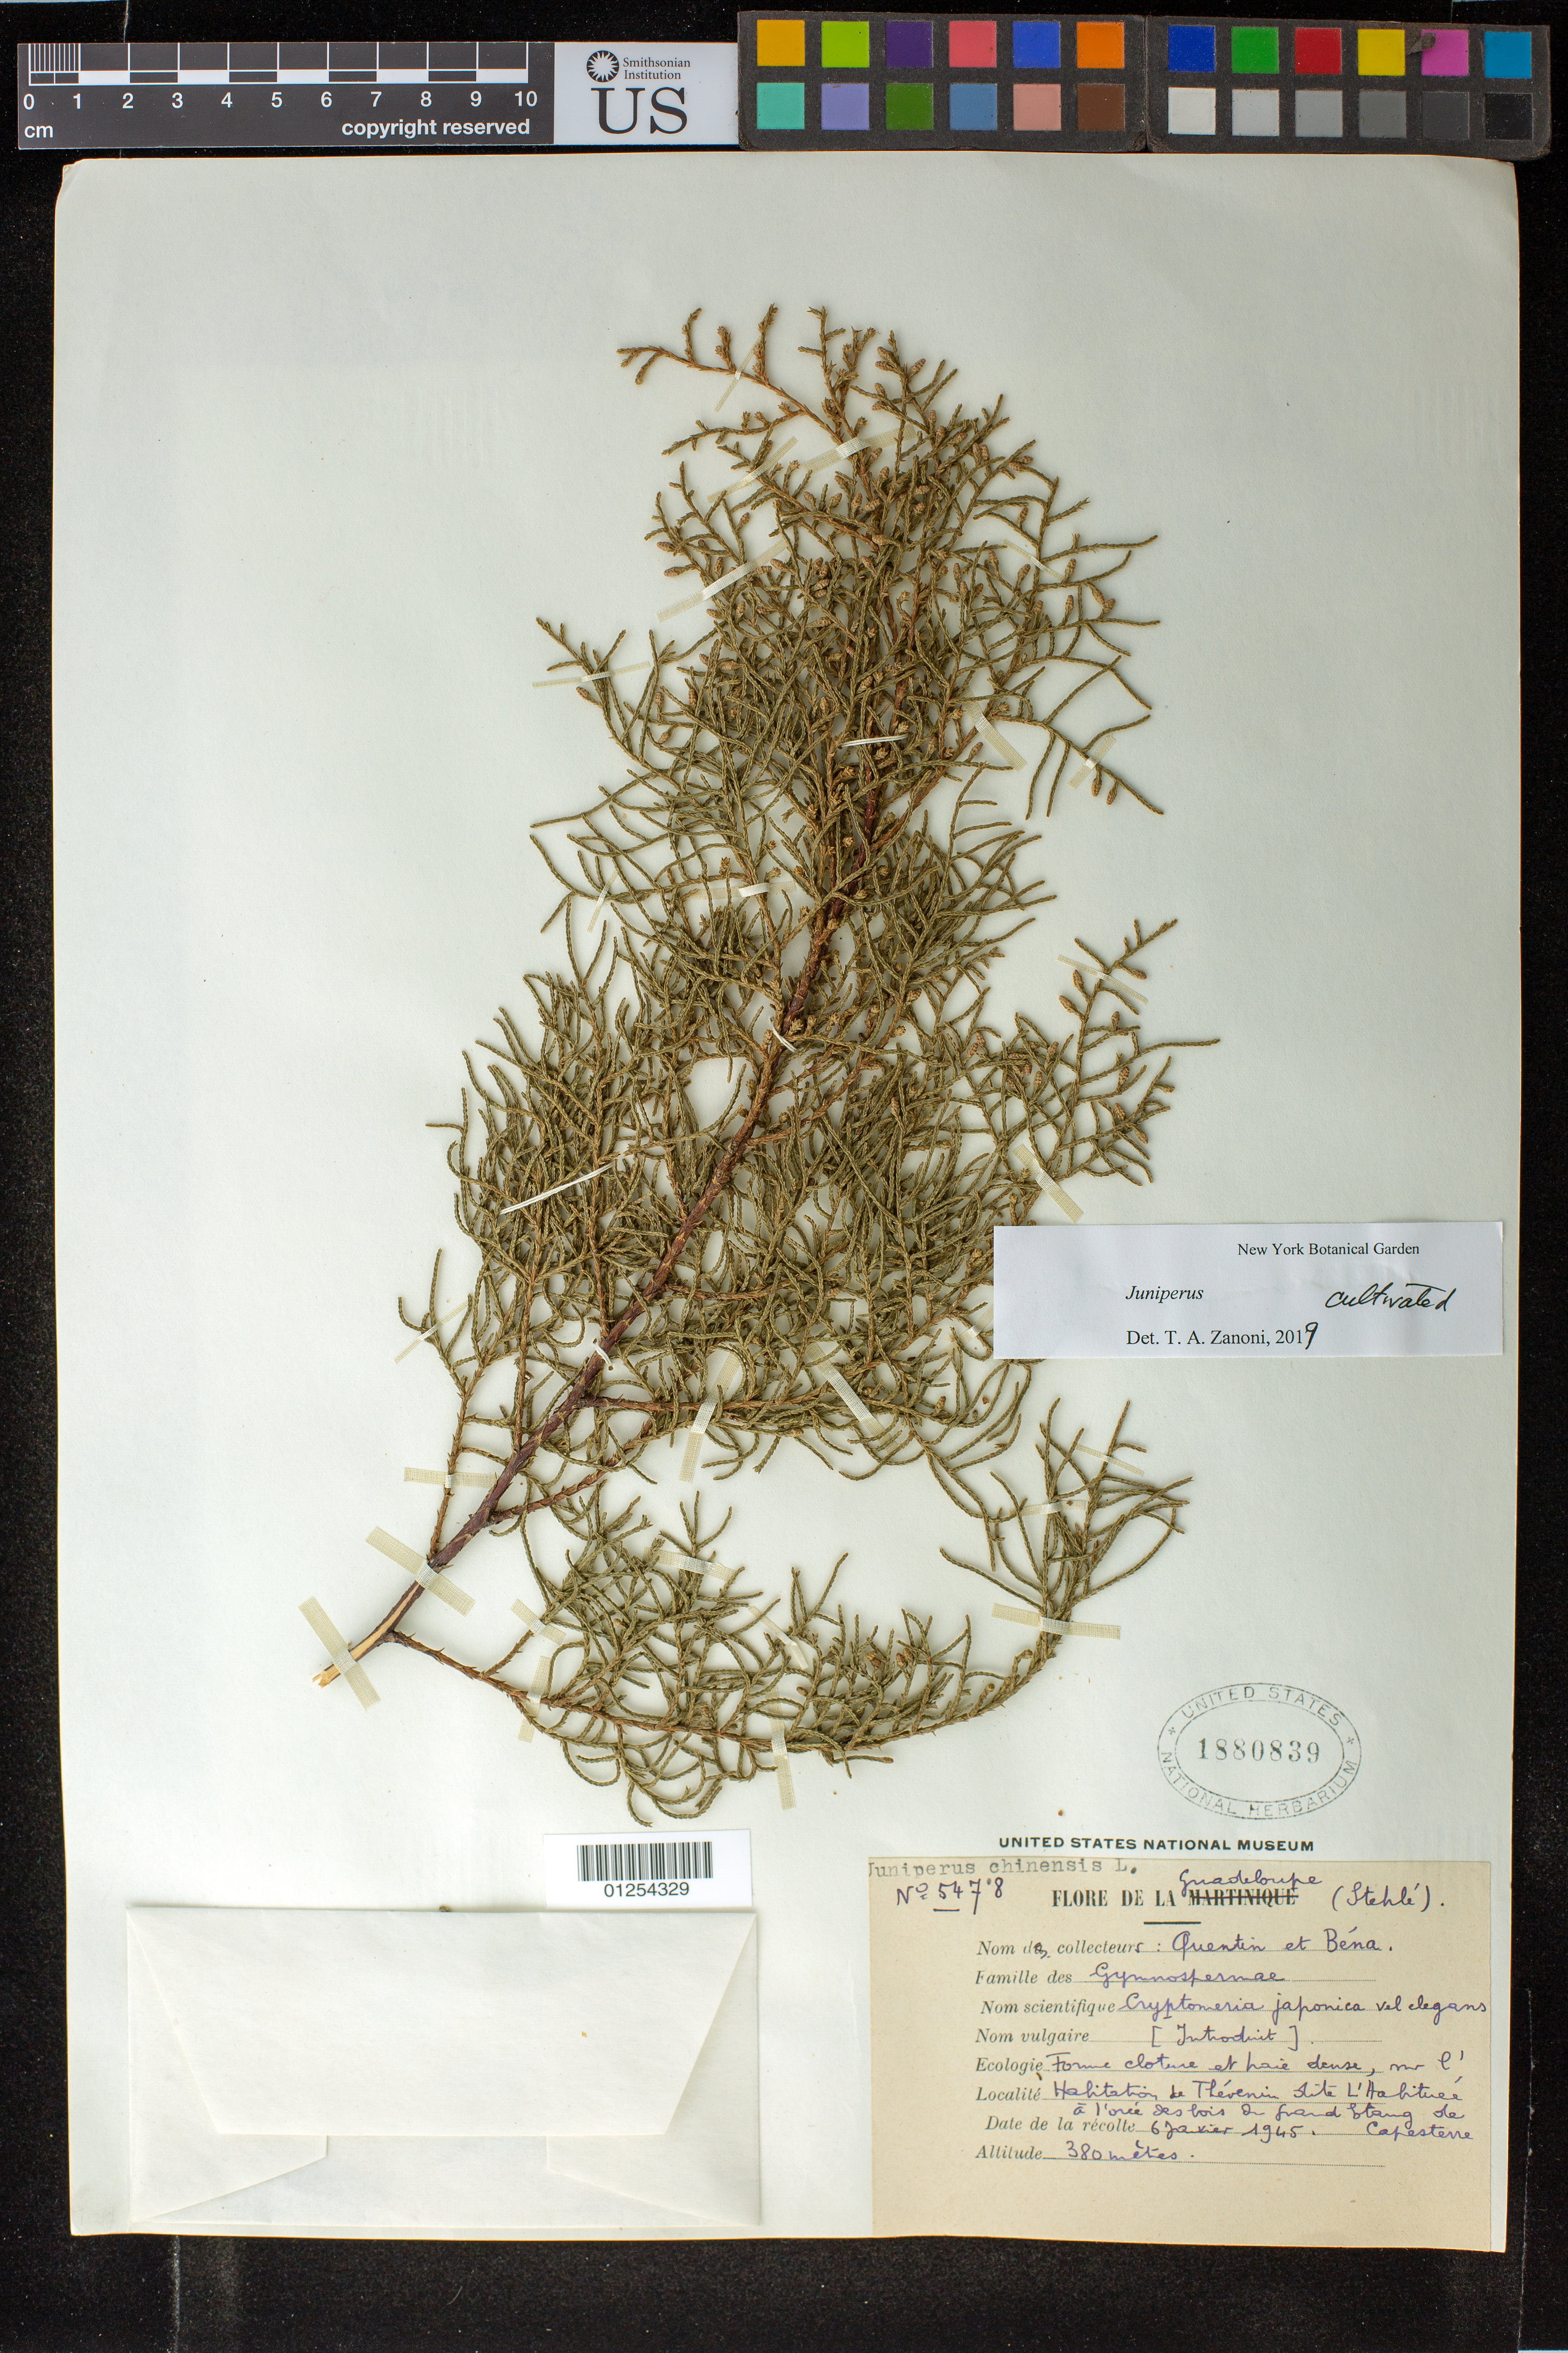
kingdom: Plantae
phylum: Tracheophyta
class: Pinopsida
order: Pinales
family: Cupressaceae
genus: Juniperus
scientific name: Juniperus sp.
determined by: Zanoni, T. A., (NY), New York Botanical Garden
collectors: R. Quentin & P. Bena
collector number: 5478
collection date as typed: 06 Jan 1945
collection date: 1945-01-06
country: Guadeloupe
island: Basse Terre [Guadeloupe]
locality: "limite foret dense habitation l'habituee a grand stang capesterre"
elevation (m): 400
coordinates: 0 N, 0 E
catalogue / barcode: US 1880839